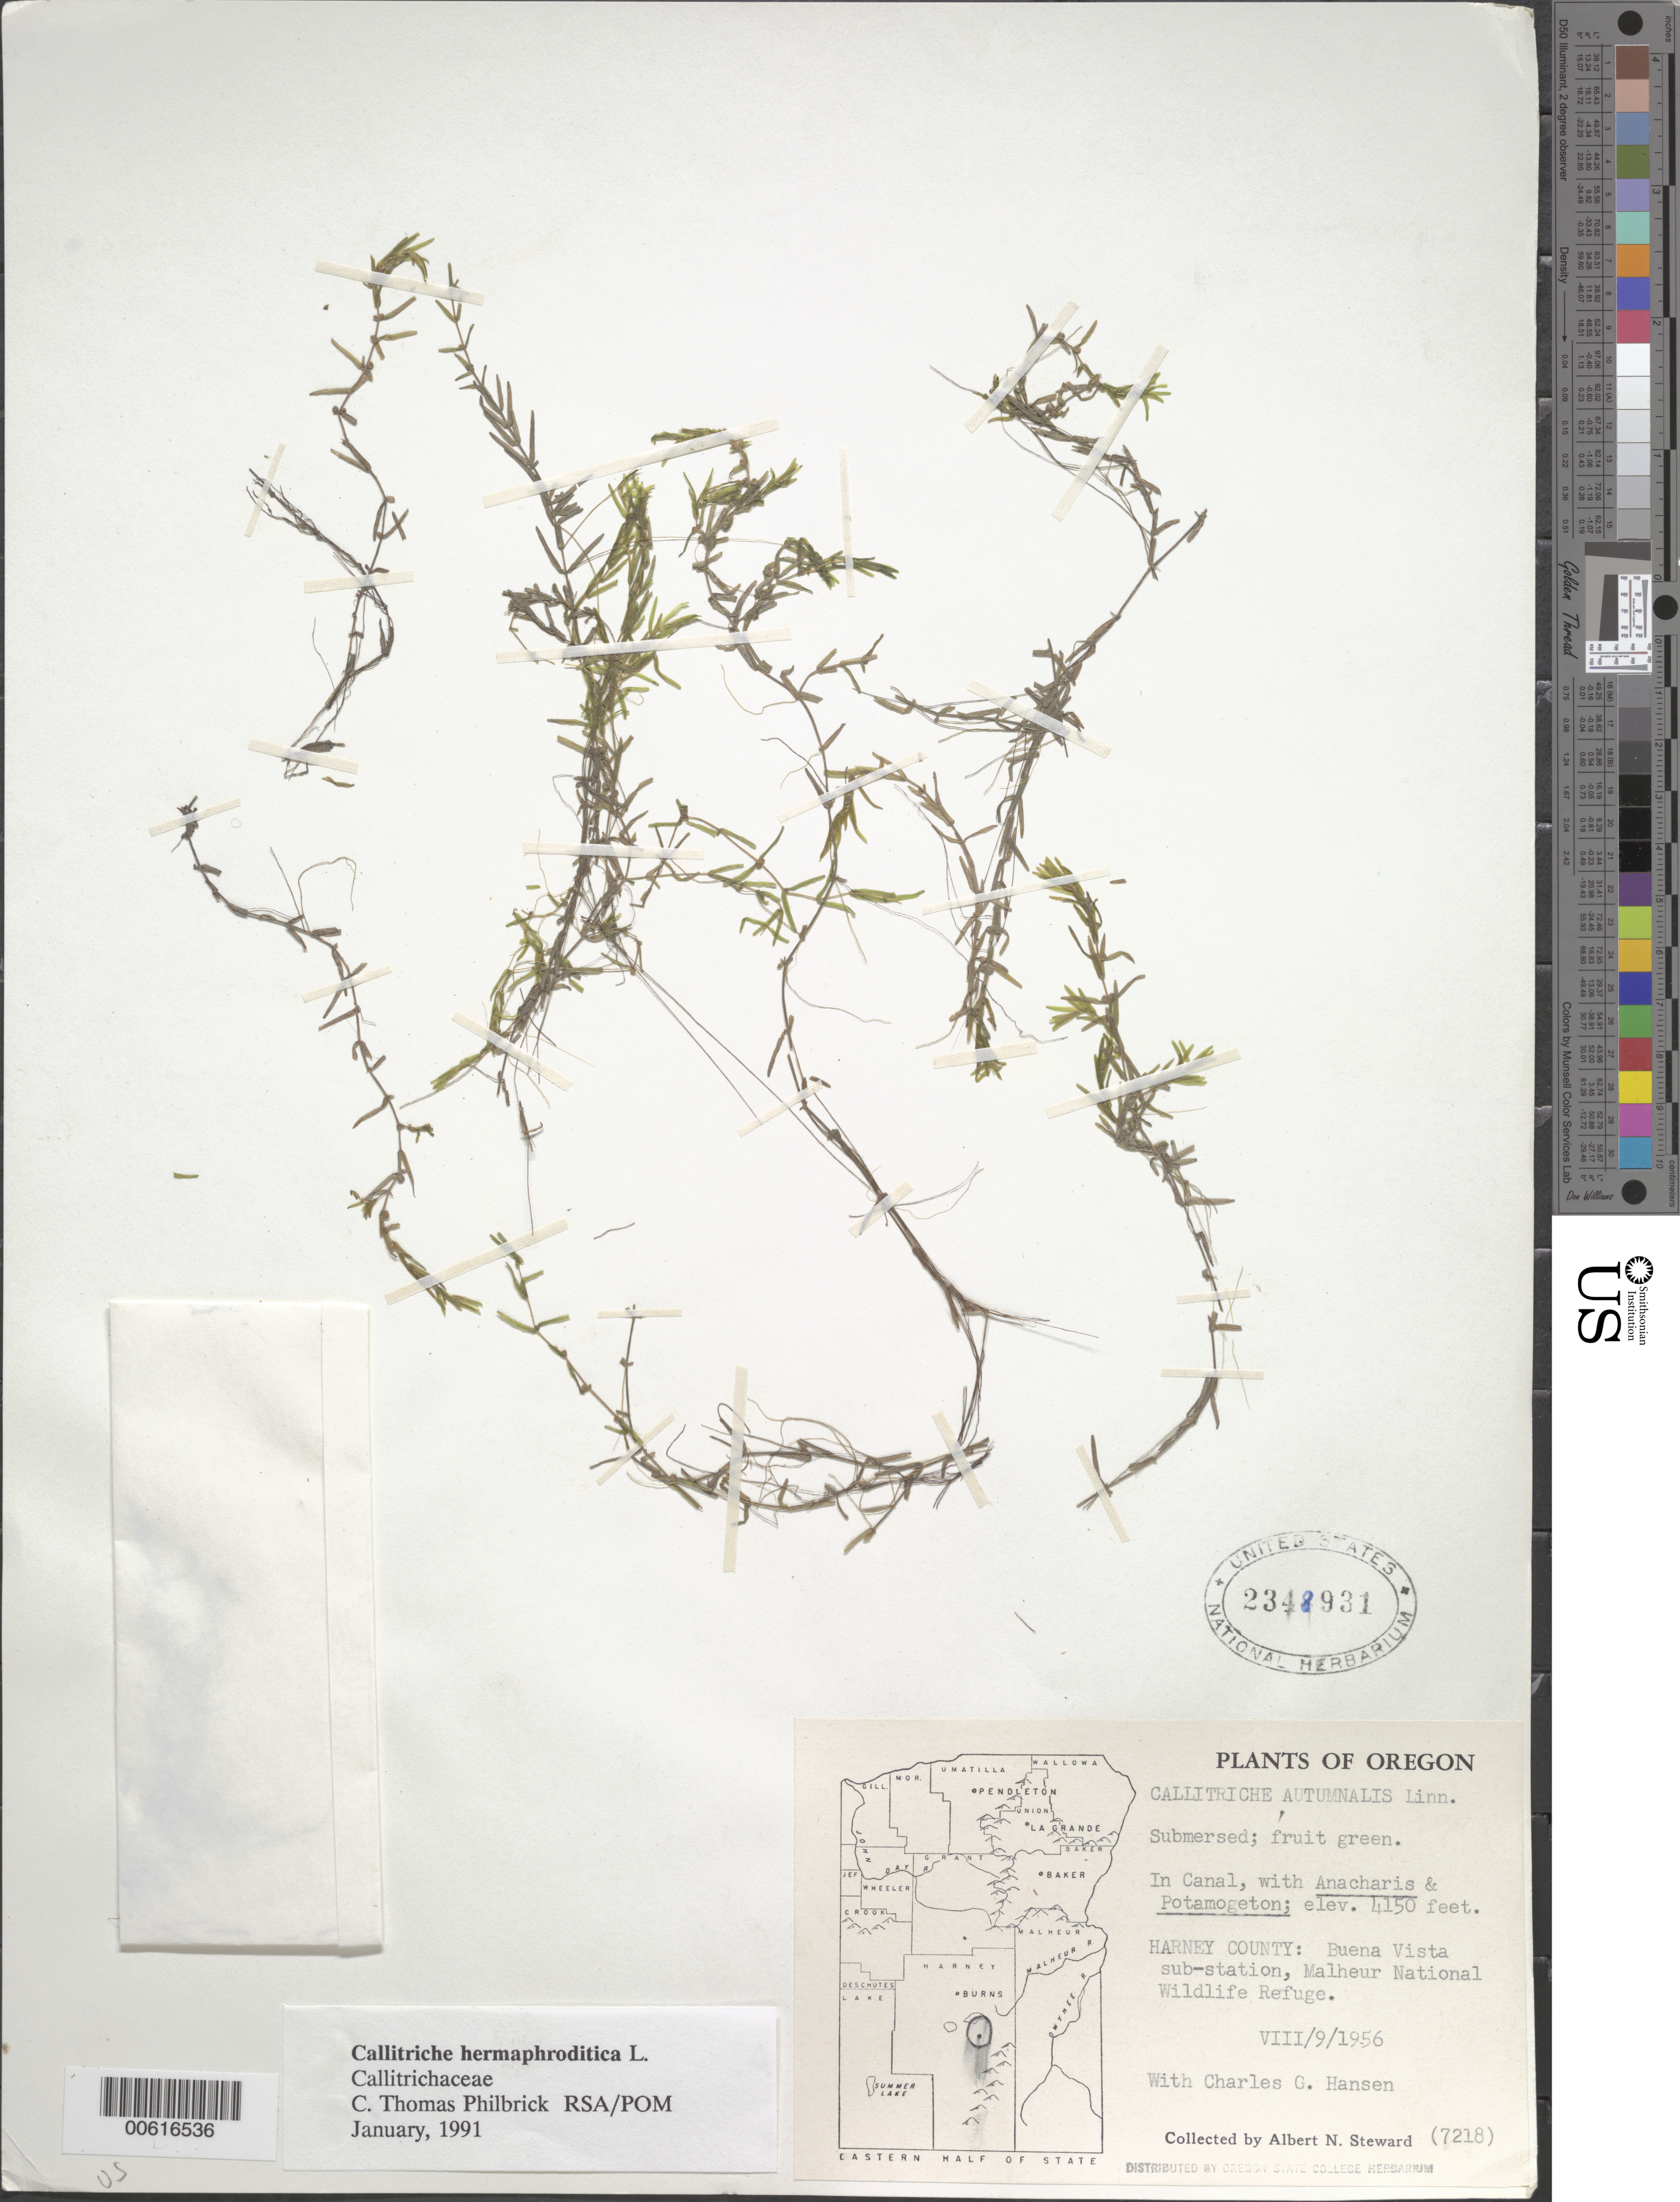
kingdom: Plantae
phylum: Tracheophyta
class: Magnoliopsida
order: Lamiales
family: Plantaginaceae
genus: Callitriche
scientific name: Callitriche hermaphroditica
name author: L.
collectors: A. N. Steward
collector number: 7218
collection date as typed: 09 Aug 1956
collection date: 1956-08-09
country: United States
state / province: Oregon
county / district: Harney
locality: Buena Vista, Malheur National wildlife Refuge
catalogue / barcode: US 2348931